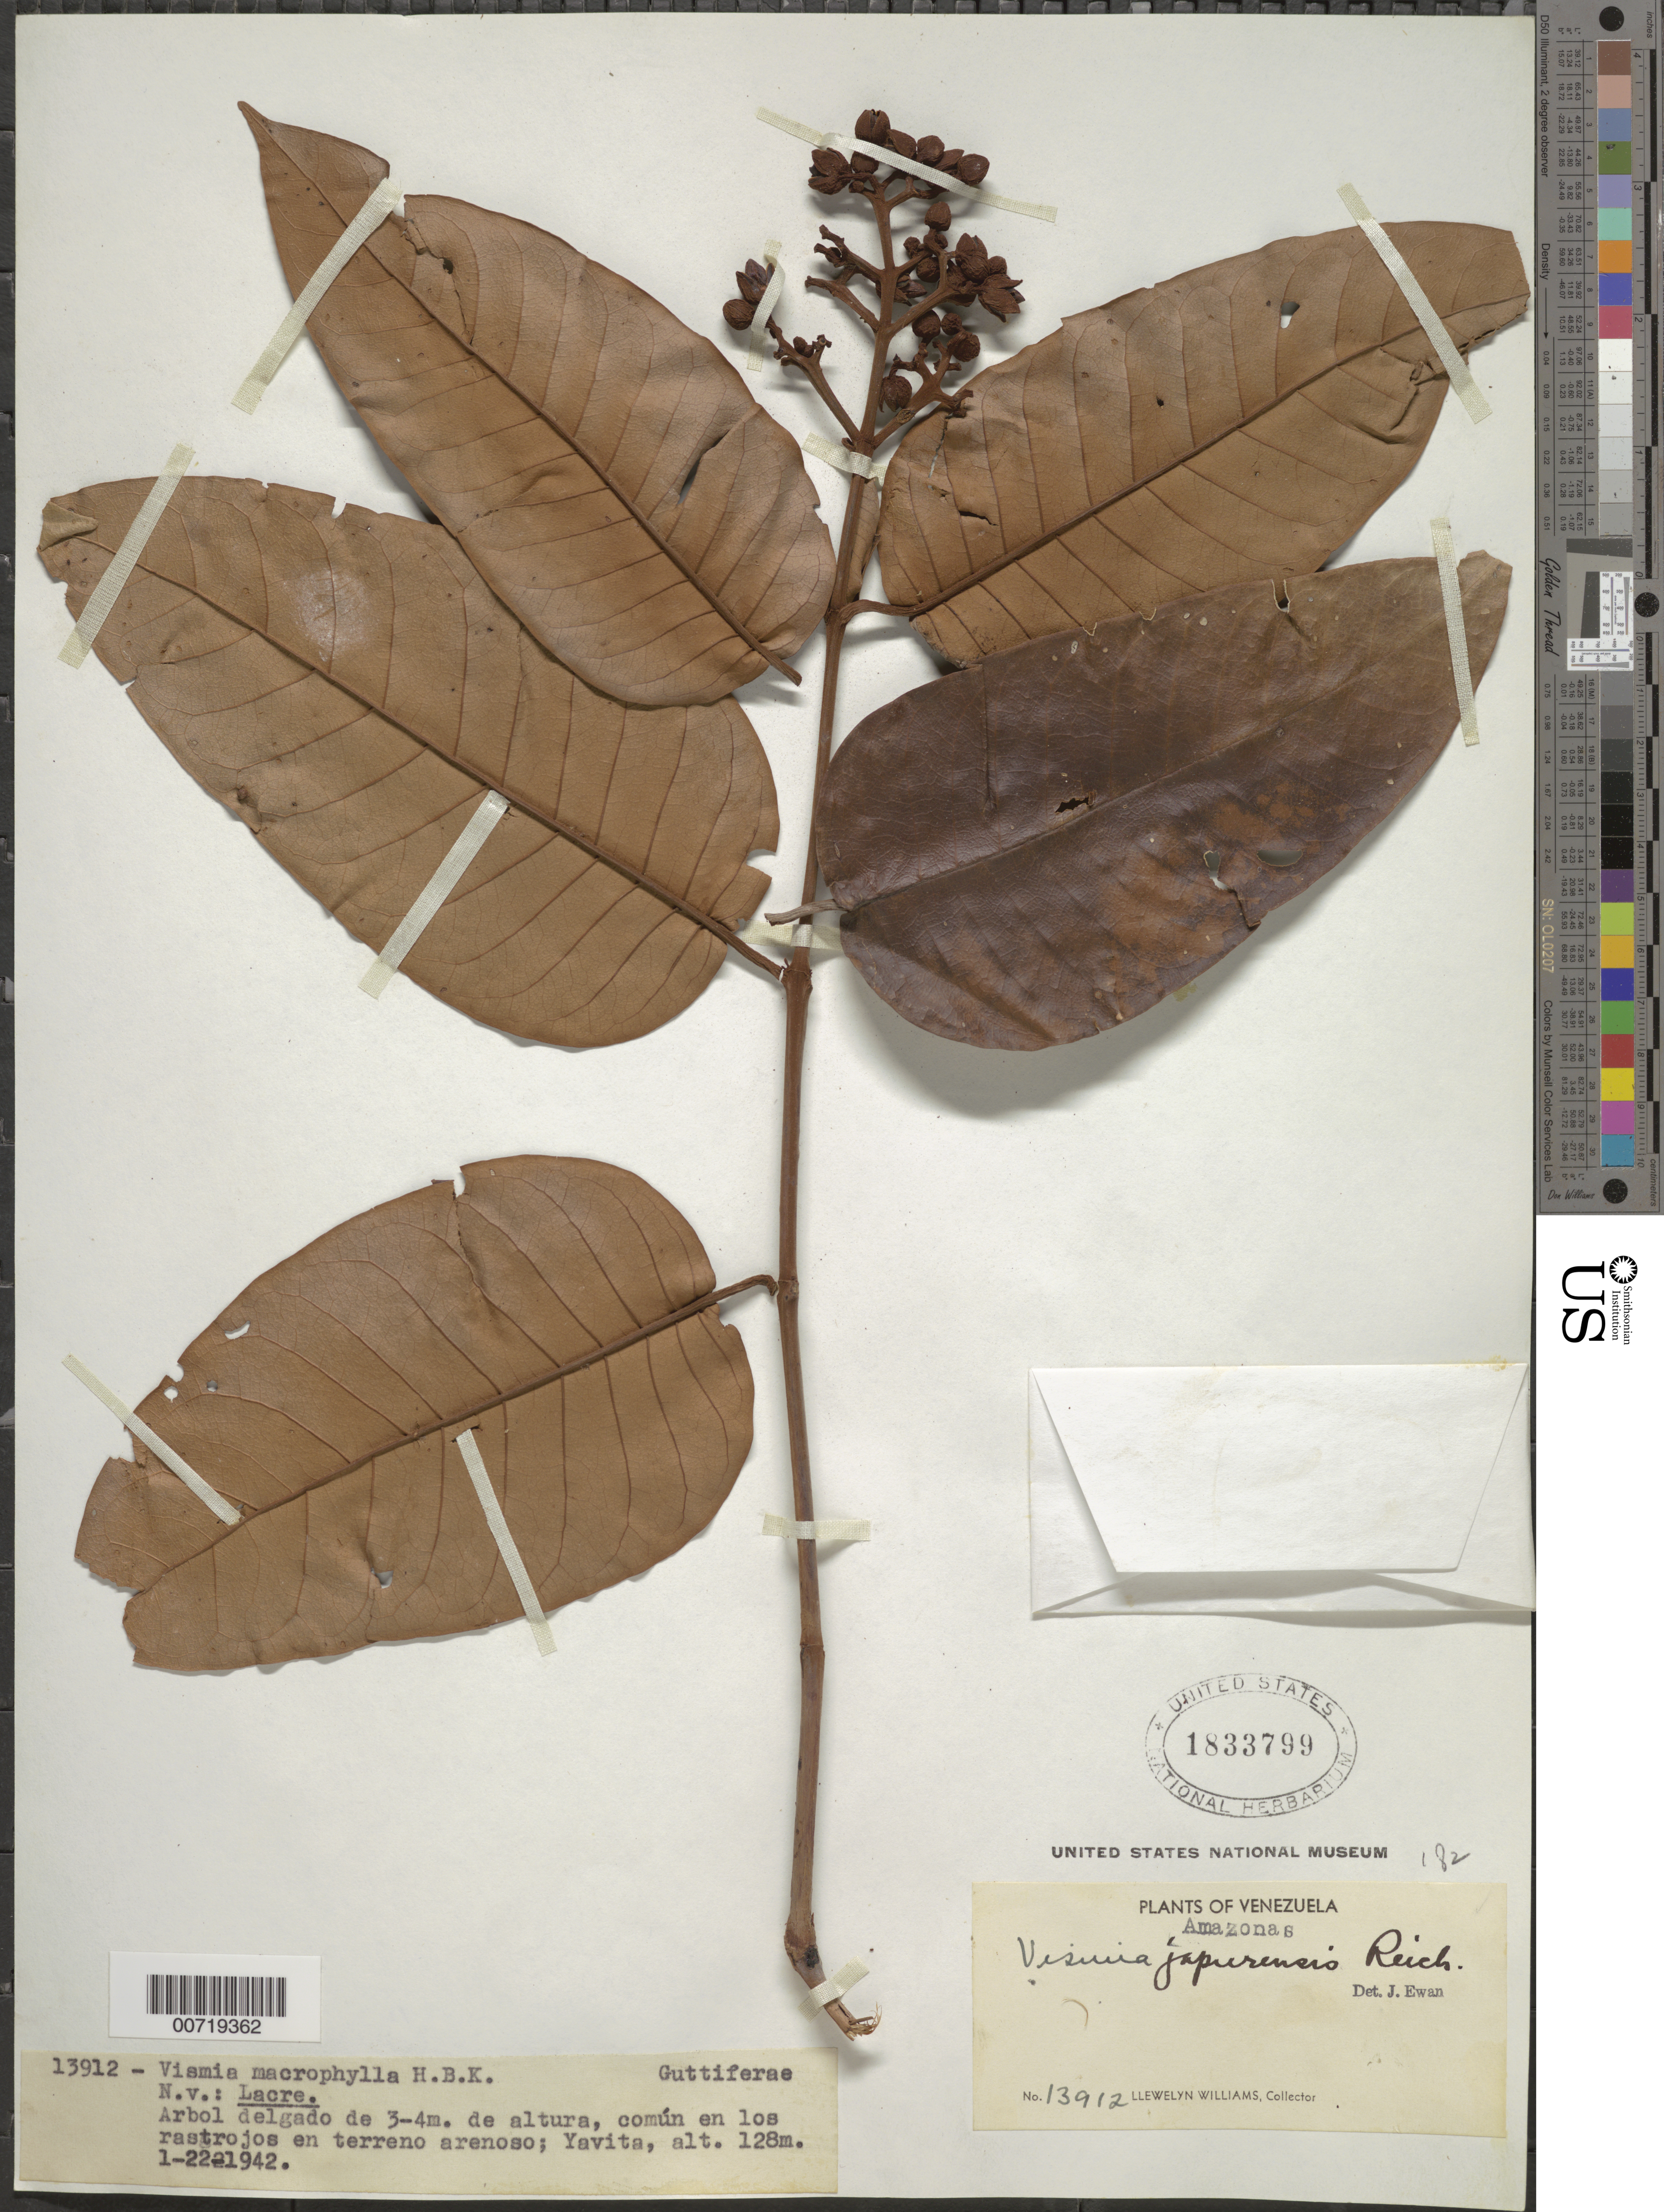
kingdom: Plantae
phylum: Tracheophyta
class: Magnoliopsida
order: Malpighiales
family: Hypericaceae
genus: Vismia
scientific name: Vismia japurensis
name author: Reichardt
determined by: Ewan, J. A.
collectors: Ll. Williams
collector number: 13912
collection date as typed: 22-Jan-42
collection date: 1942-01-22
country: Venezuela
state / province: Amazonas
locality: Yavita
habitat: Rastrojos en terreno arenoso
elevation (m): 128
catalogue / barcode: US 1833799